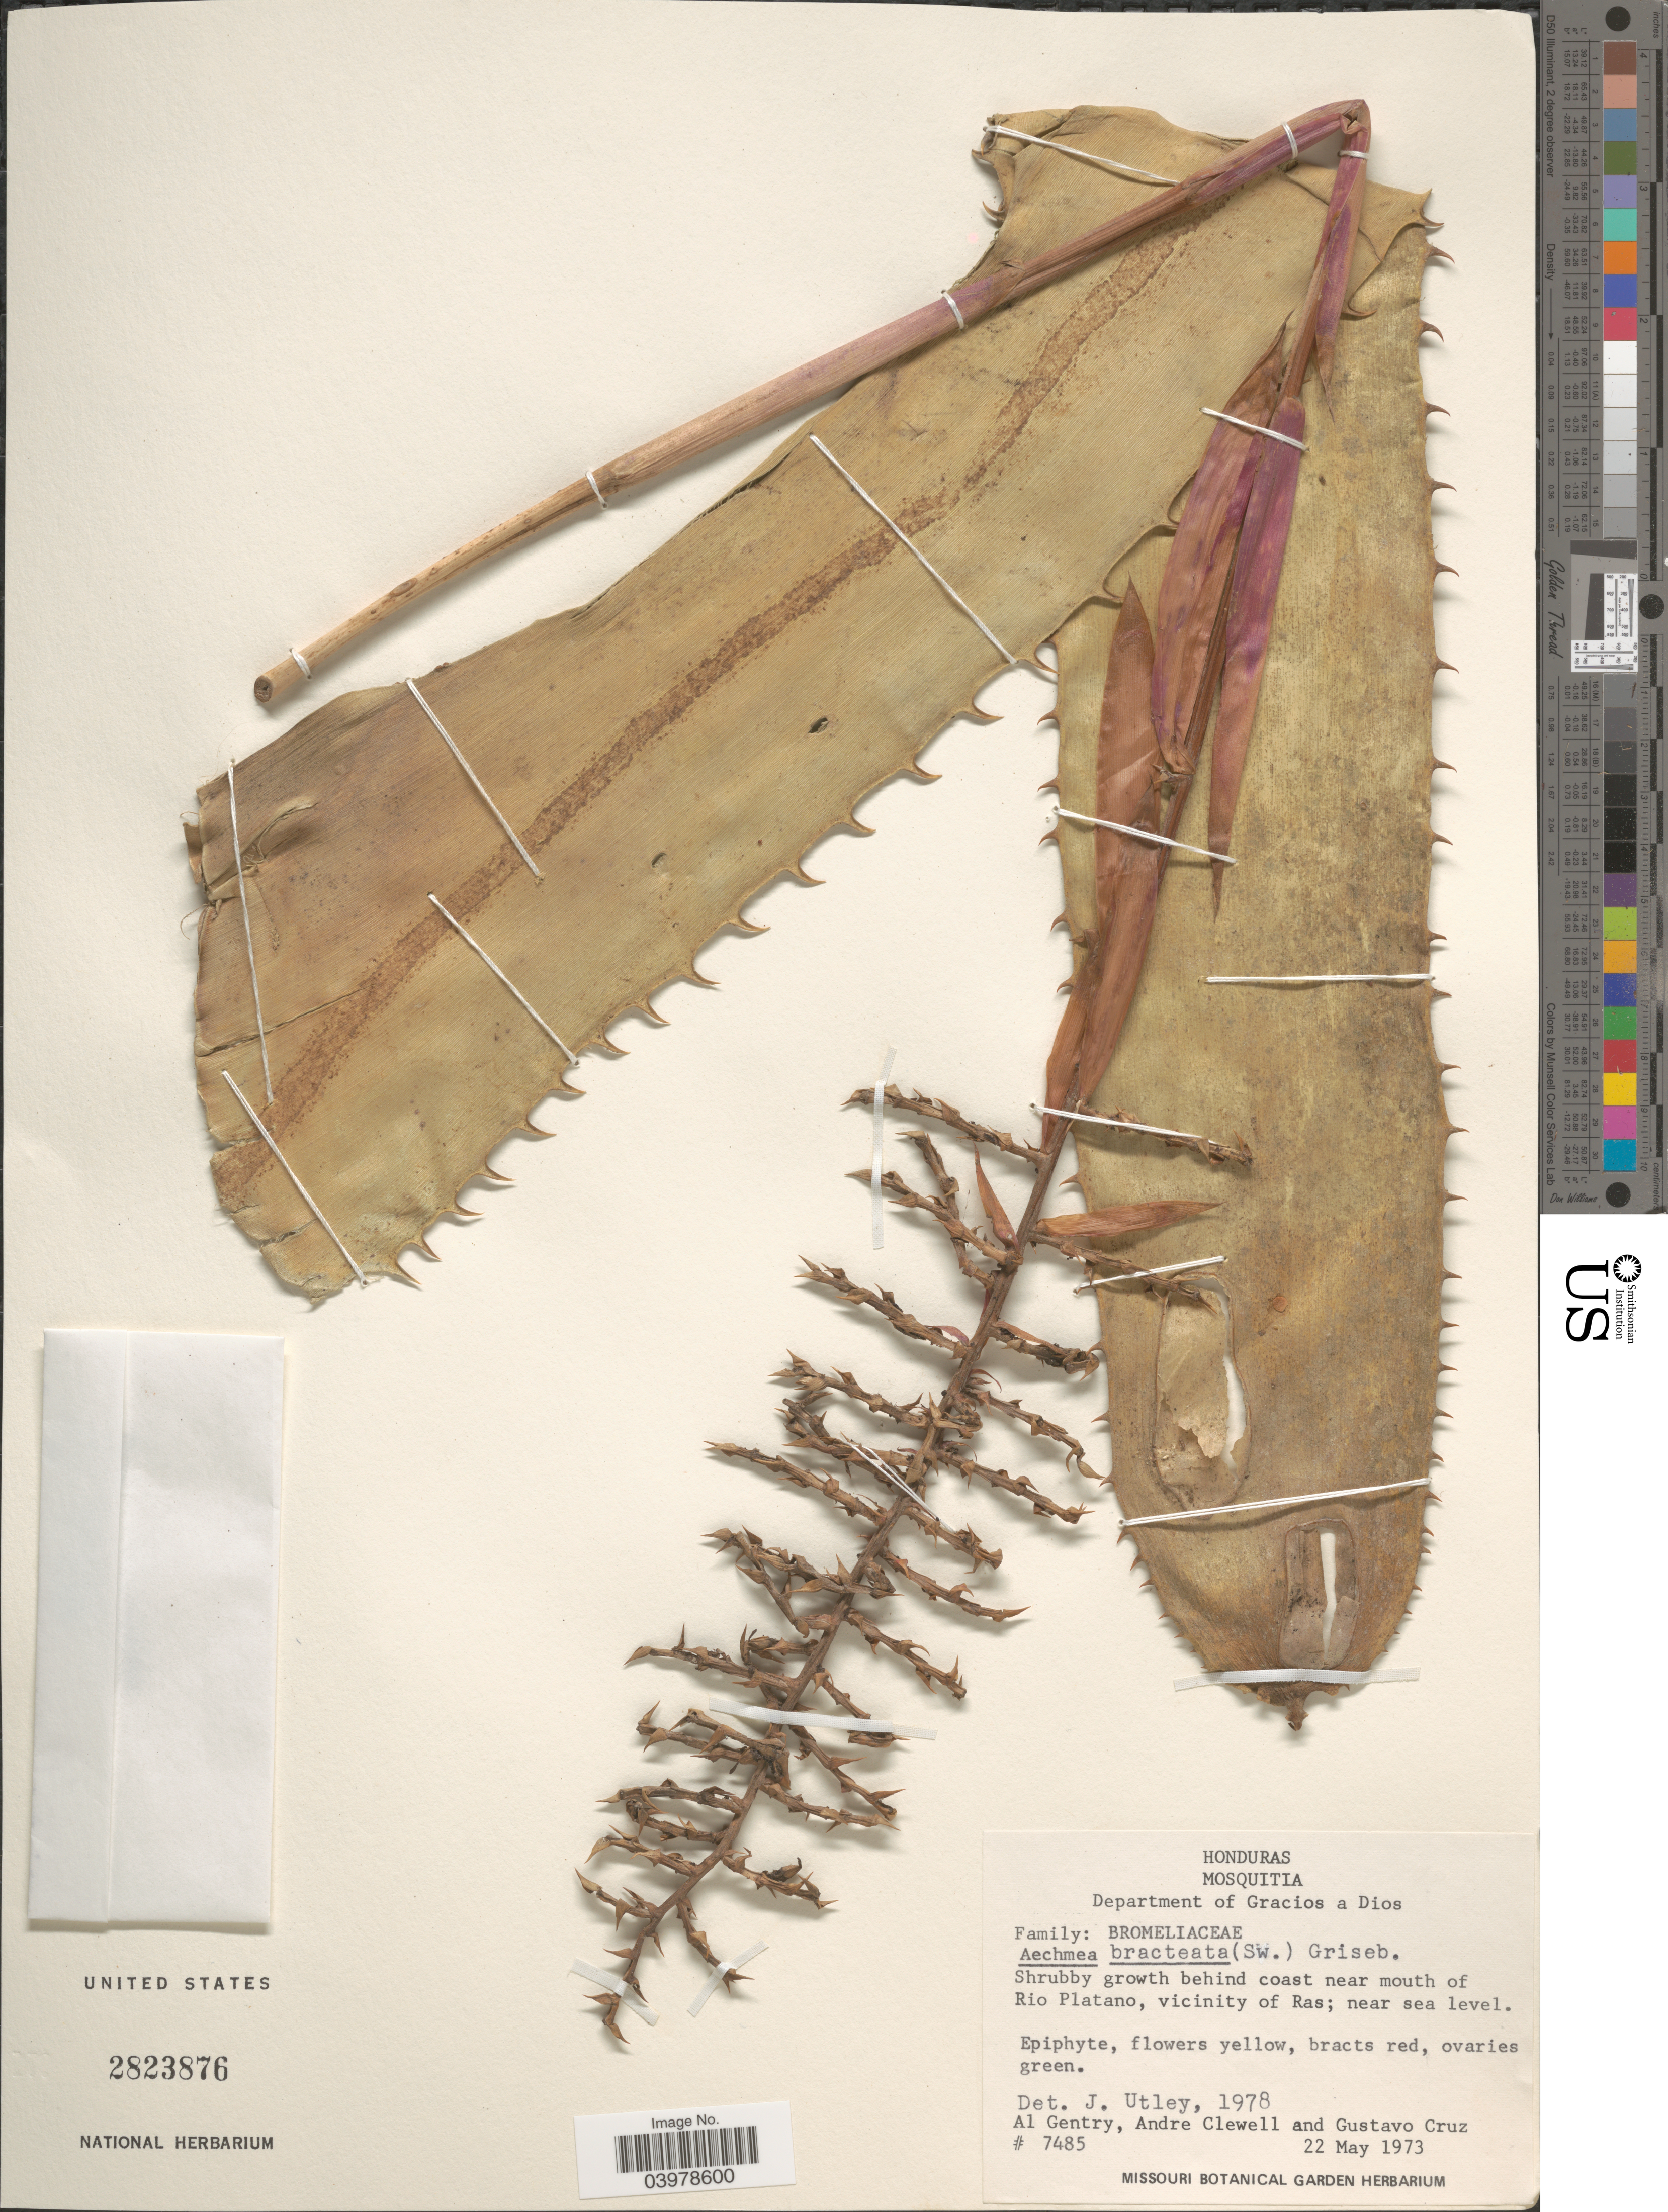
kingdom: Plantae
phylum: Tracheophyta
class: Liliopsida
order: Poales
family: Bromeliaceae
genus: Aechmea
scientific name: Aechmea bracteata var. bracteata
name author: (Sw.) Griseb.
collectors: A. H. Gentry, A. Clewell & G. Cruz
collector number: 7485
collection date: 1973-05-22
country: Honduras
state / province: Gracias de Dios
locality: Mosquitia. Department of Gracias de Dios. Shrubby growth behind coast near mouth of Rio Platano, vicinity of Ras.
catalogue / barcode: US 2823876